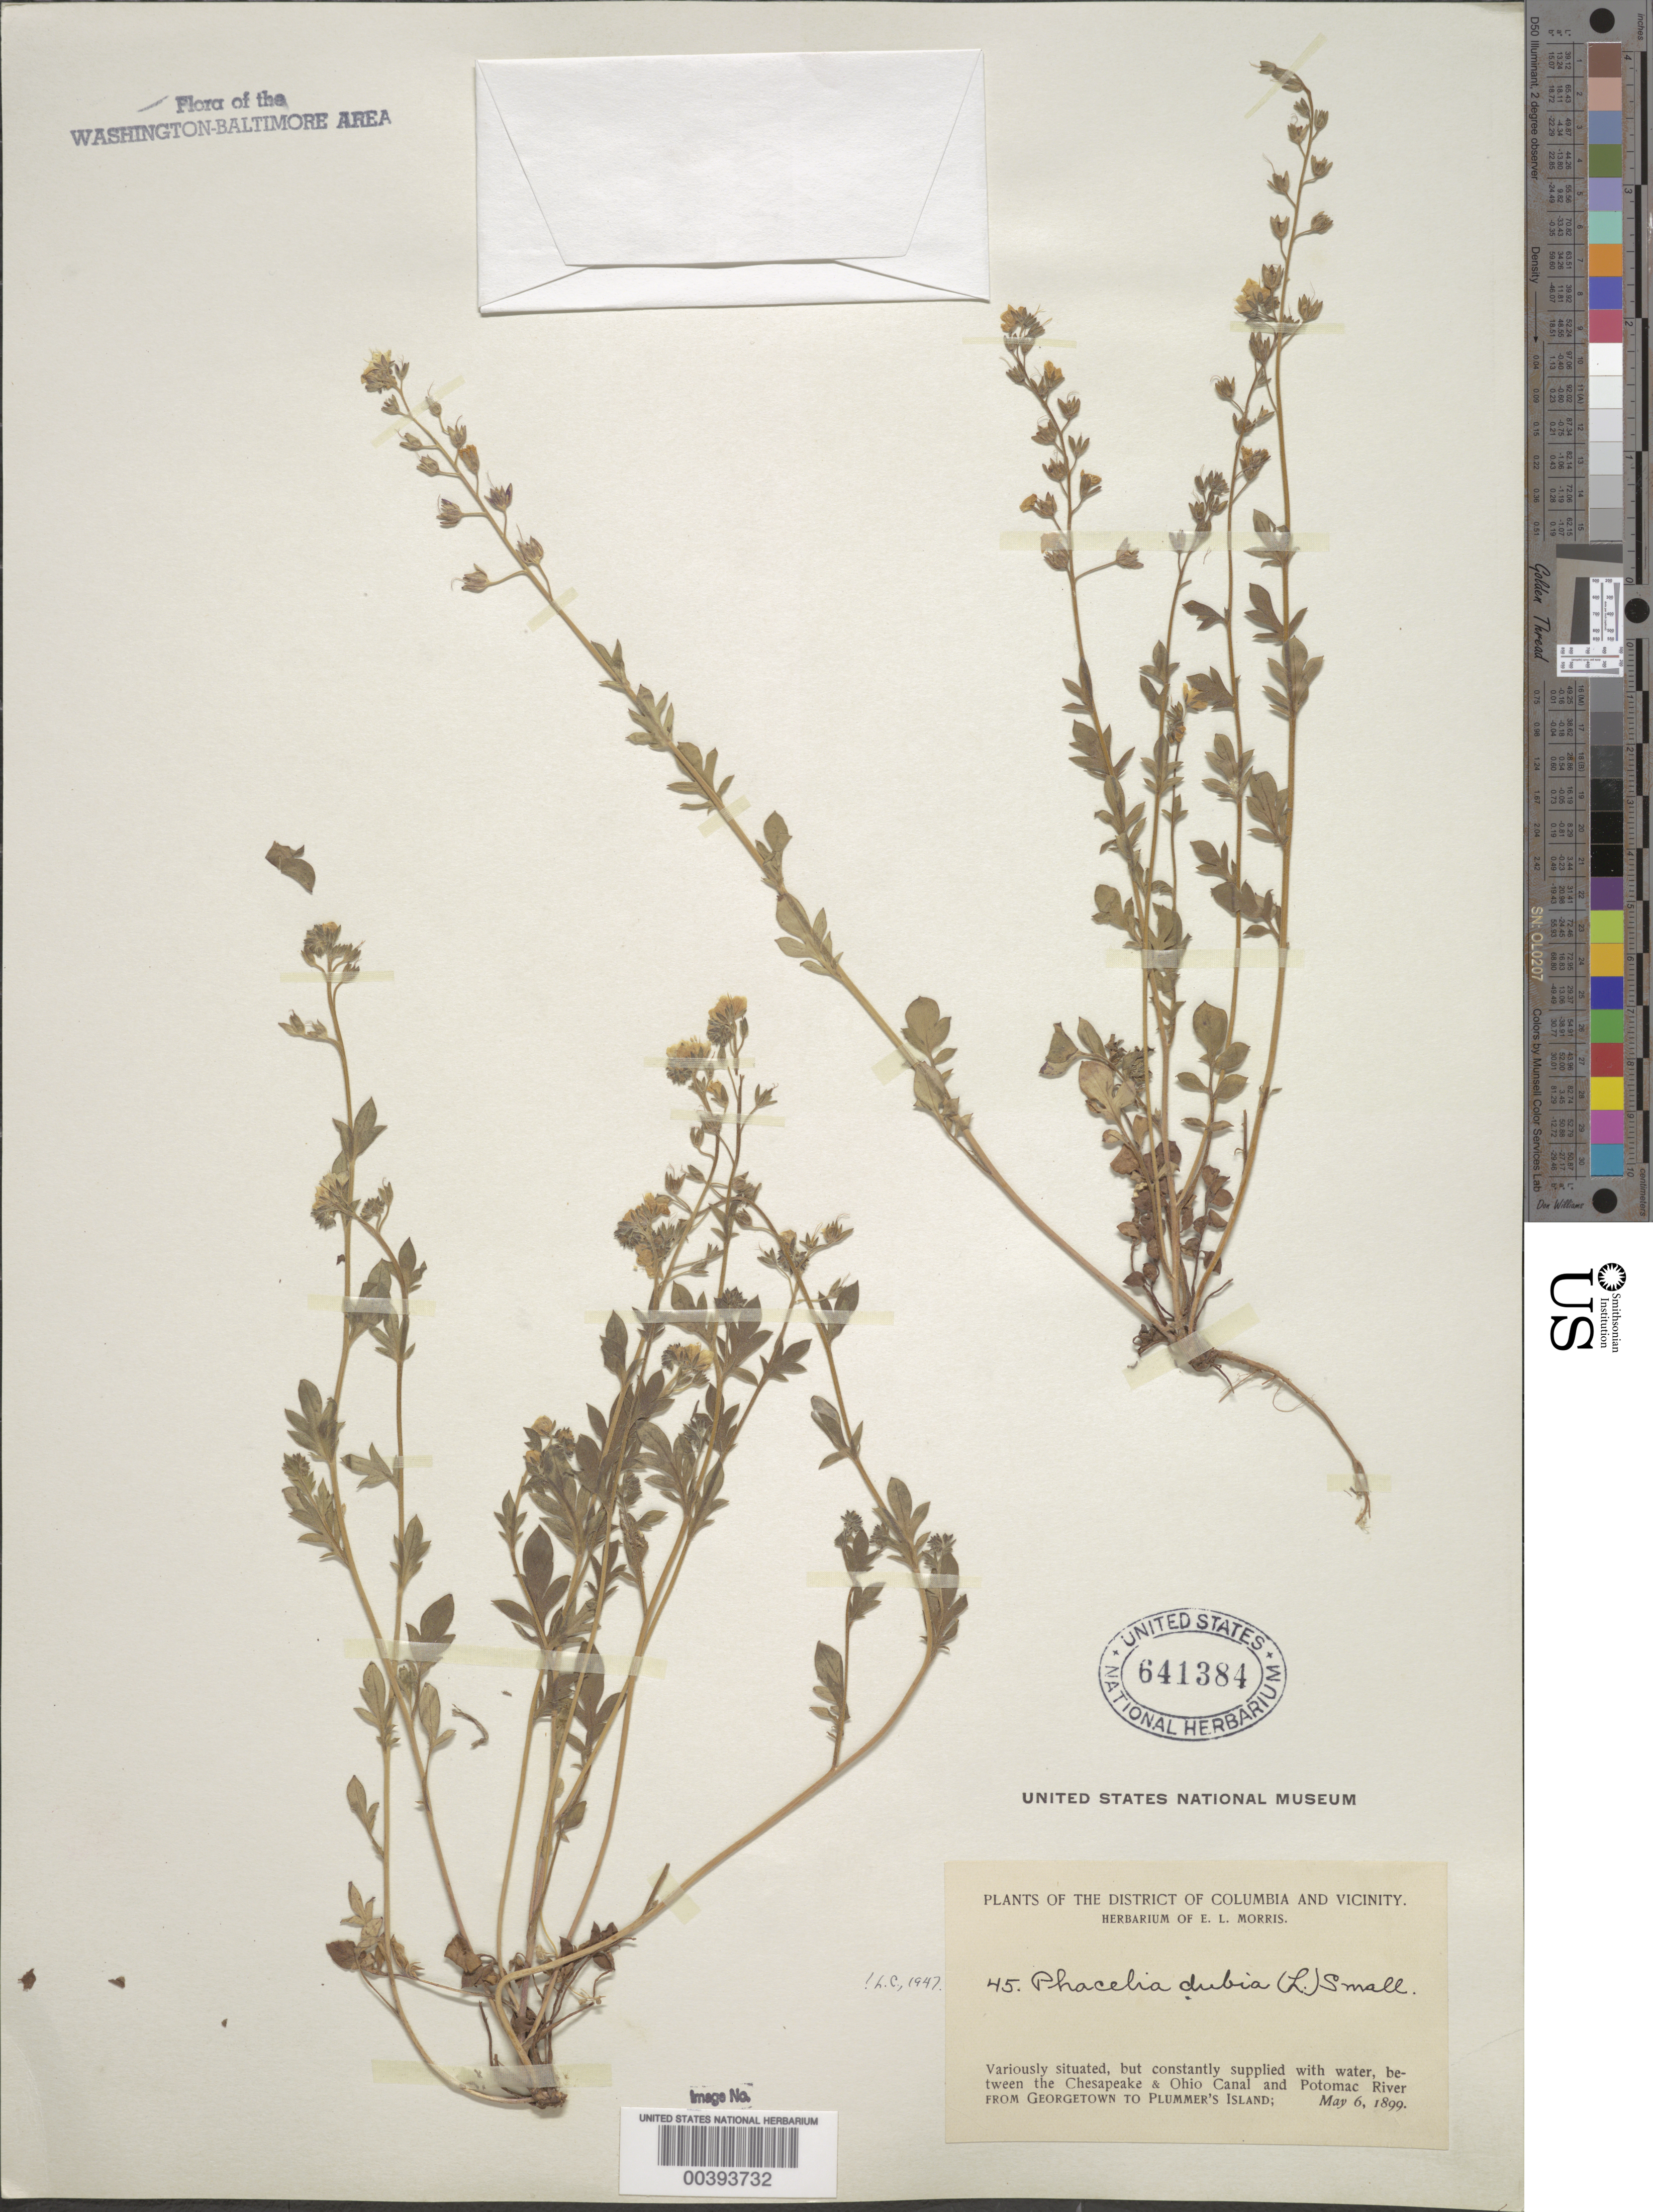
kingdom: Plantae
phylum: Tracheophyta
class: Magnoliopsida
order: Boraginales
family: Hydrophyllaceae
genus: Phacelia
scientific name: Phacelia dubia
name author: (L.) Trel.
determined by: Constance, L., (UC), University of California Berkeley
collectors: E. L. Morris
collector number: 45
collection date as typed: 06 May 1899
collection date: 1899-05-06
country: United States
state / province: District of Columbia / Maryland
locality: C & O Canal area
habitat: Variously situated, but constantly supplied with water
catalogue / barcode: US 641384